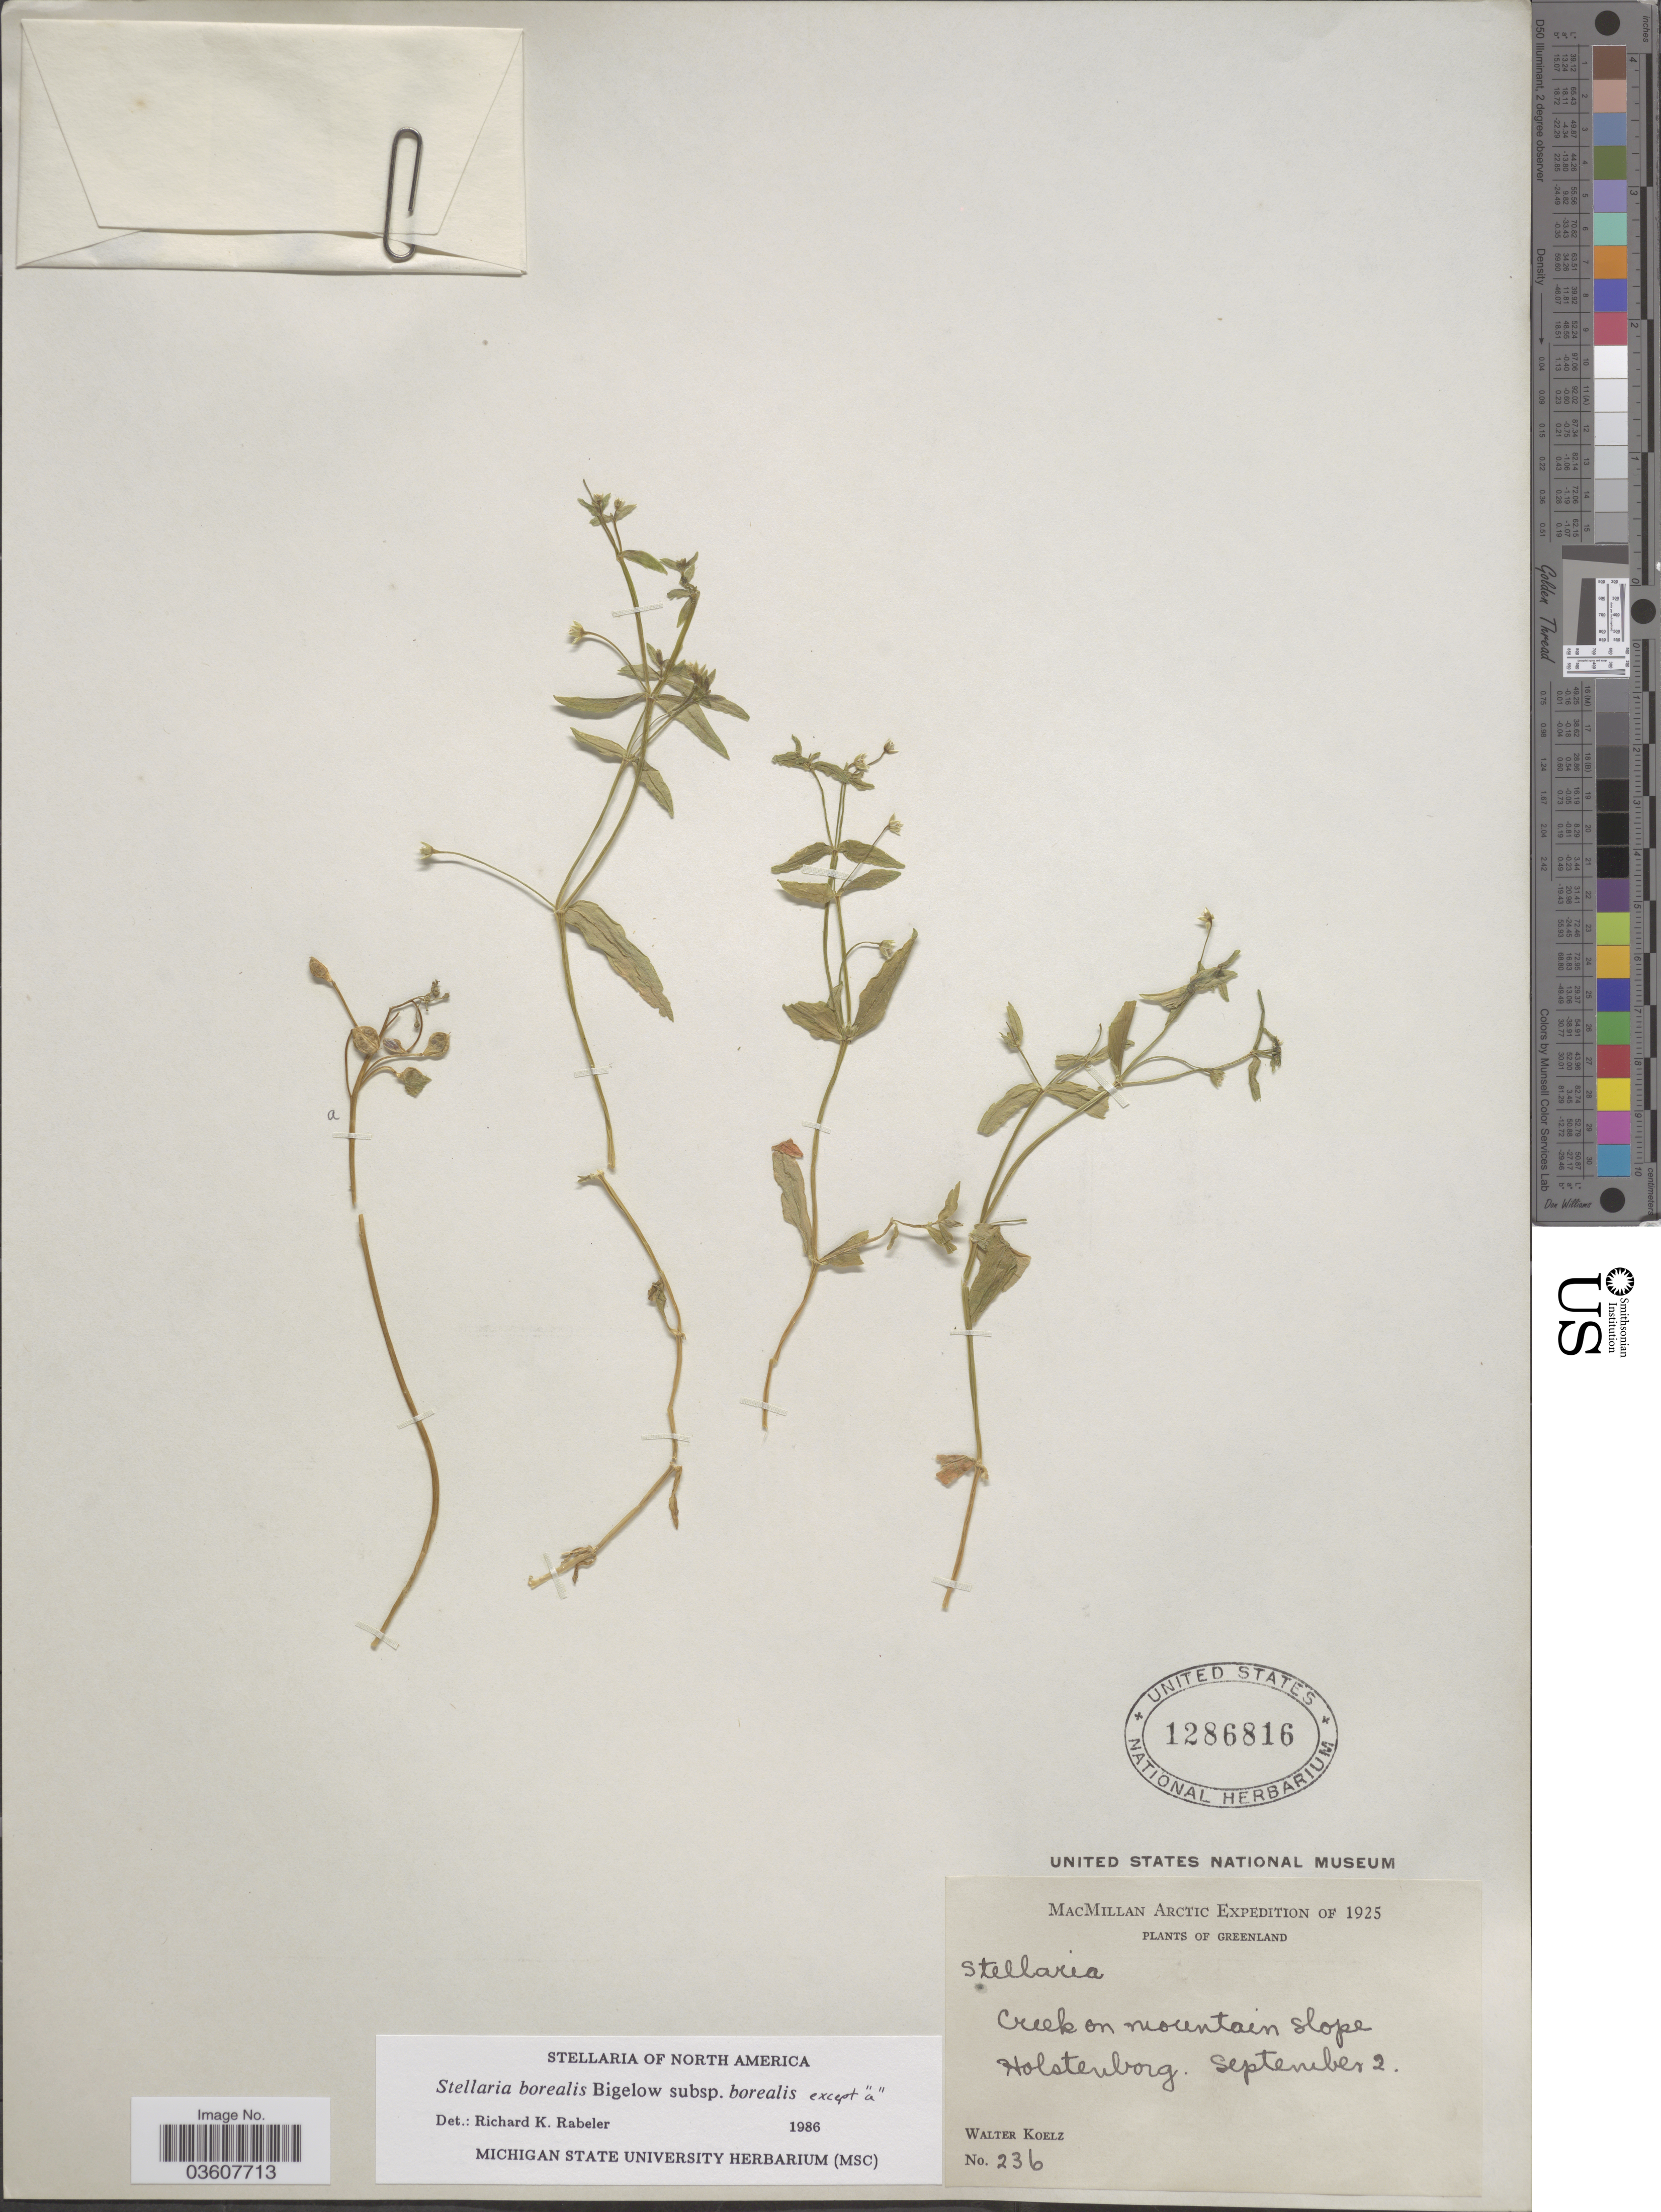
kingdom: Plantae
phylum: Tracheophyta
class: Magnoliopsida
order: Caryophyllales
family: Caryophyllaceae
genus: Stellaria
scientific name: Stellaria borealis subsp. borealis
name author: Bigelow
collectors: W. N. Koelz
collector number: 236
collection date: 1925-09-02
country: Greenland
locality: MacMillan Arctic [unsure placement] Creek on mountain slope Holstenborg.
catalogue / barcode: US 1286816